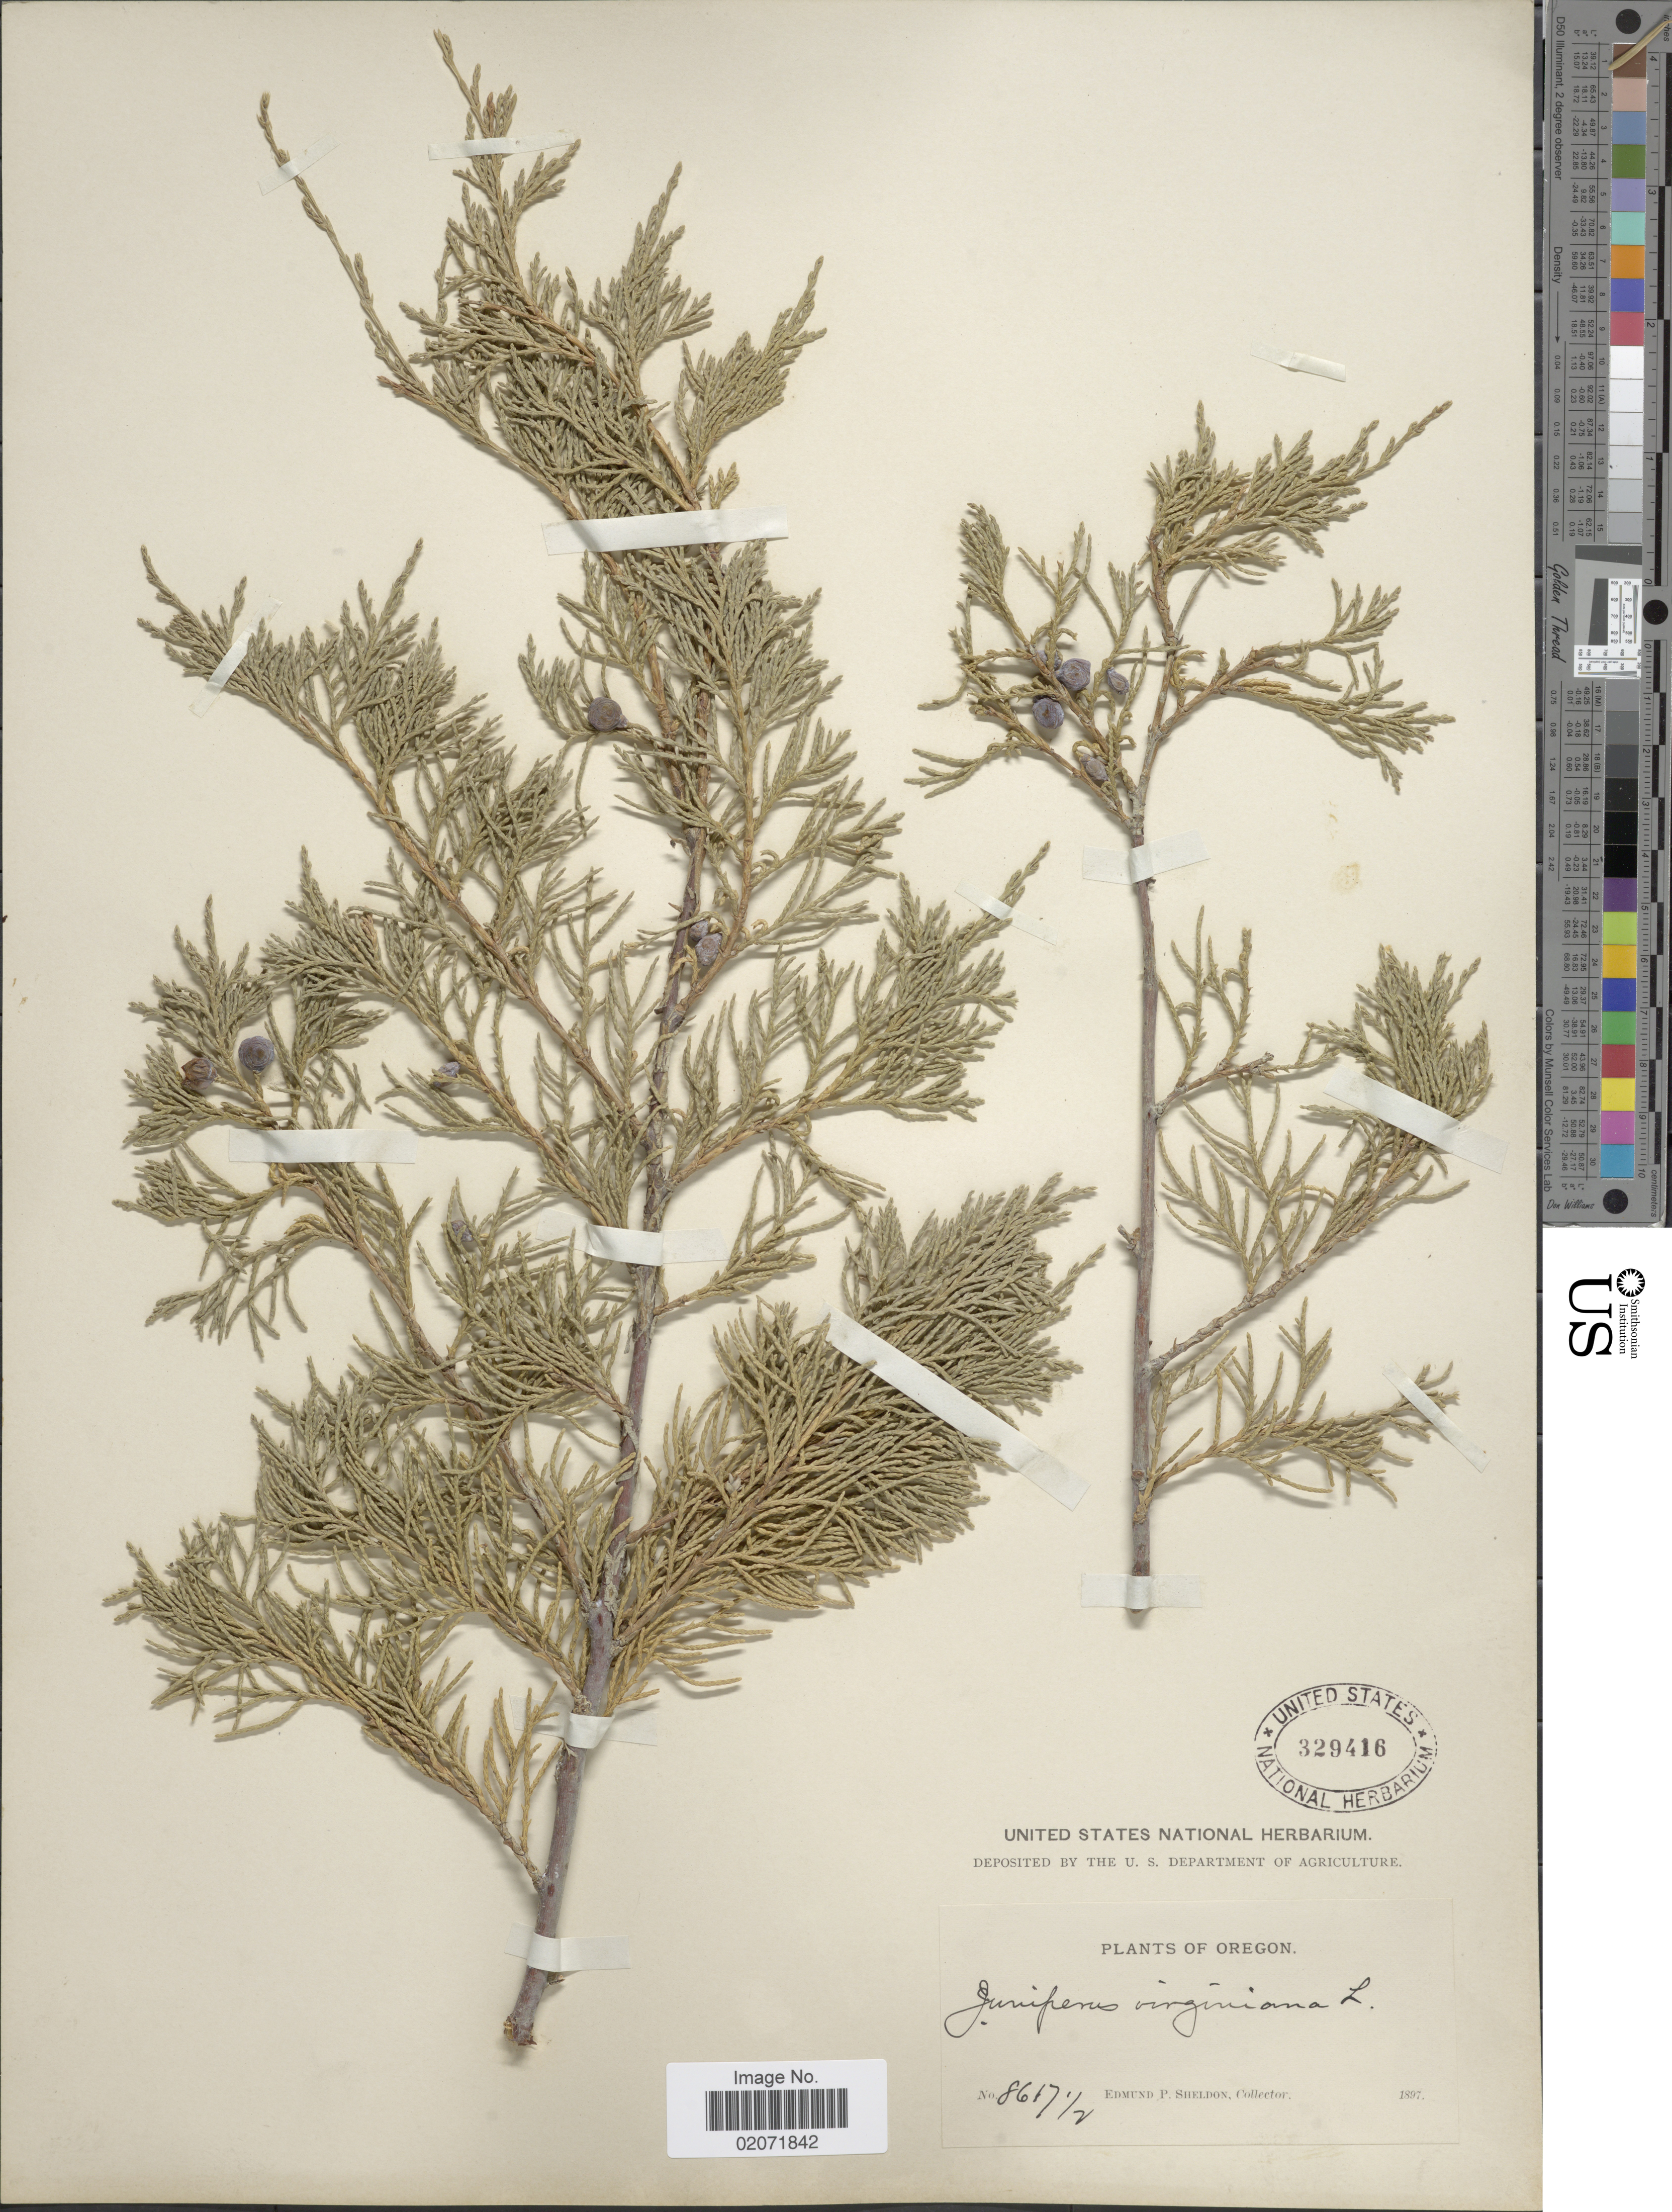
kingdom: Plantae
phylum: Tracheophyta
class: Pinopsida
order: Pinales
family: Cupressaceae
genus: Juniperus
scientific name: Juniperus scopulorum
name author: Sarg.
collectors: E. P. Sheldon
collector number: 8617½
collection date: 1897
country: United States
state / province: Oregon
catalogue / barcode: US 329416